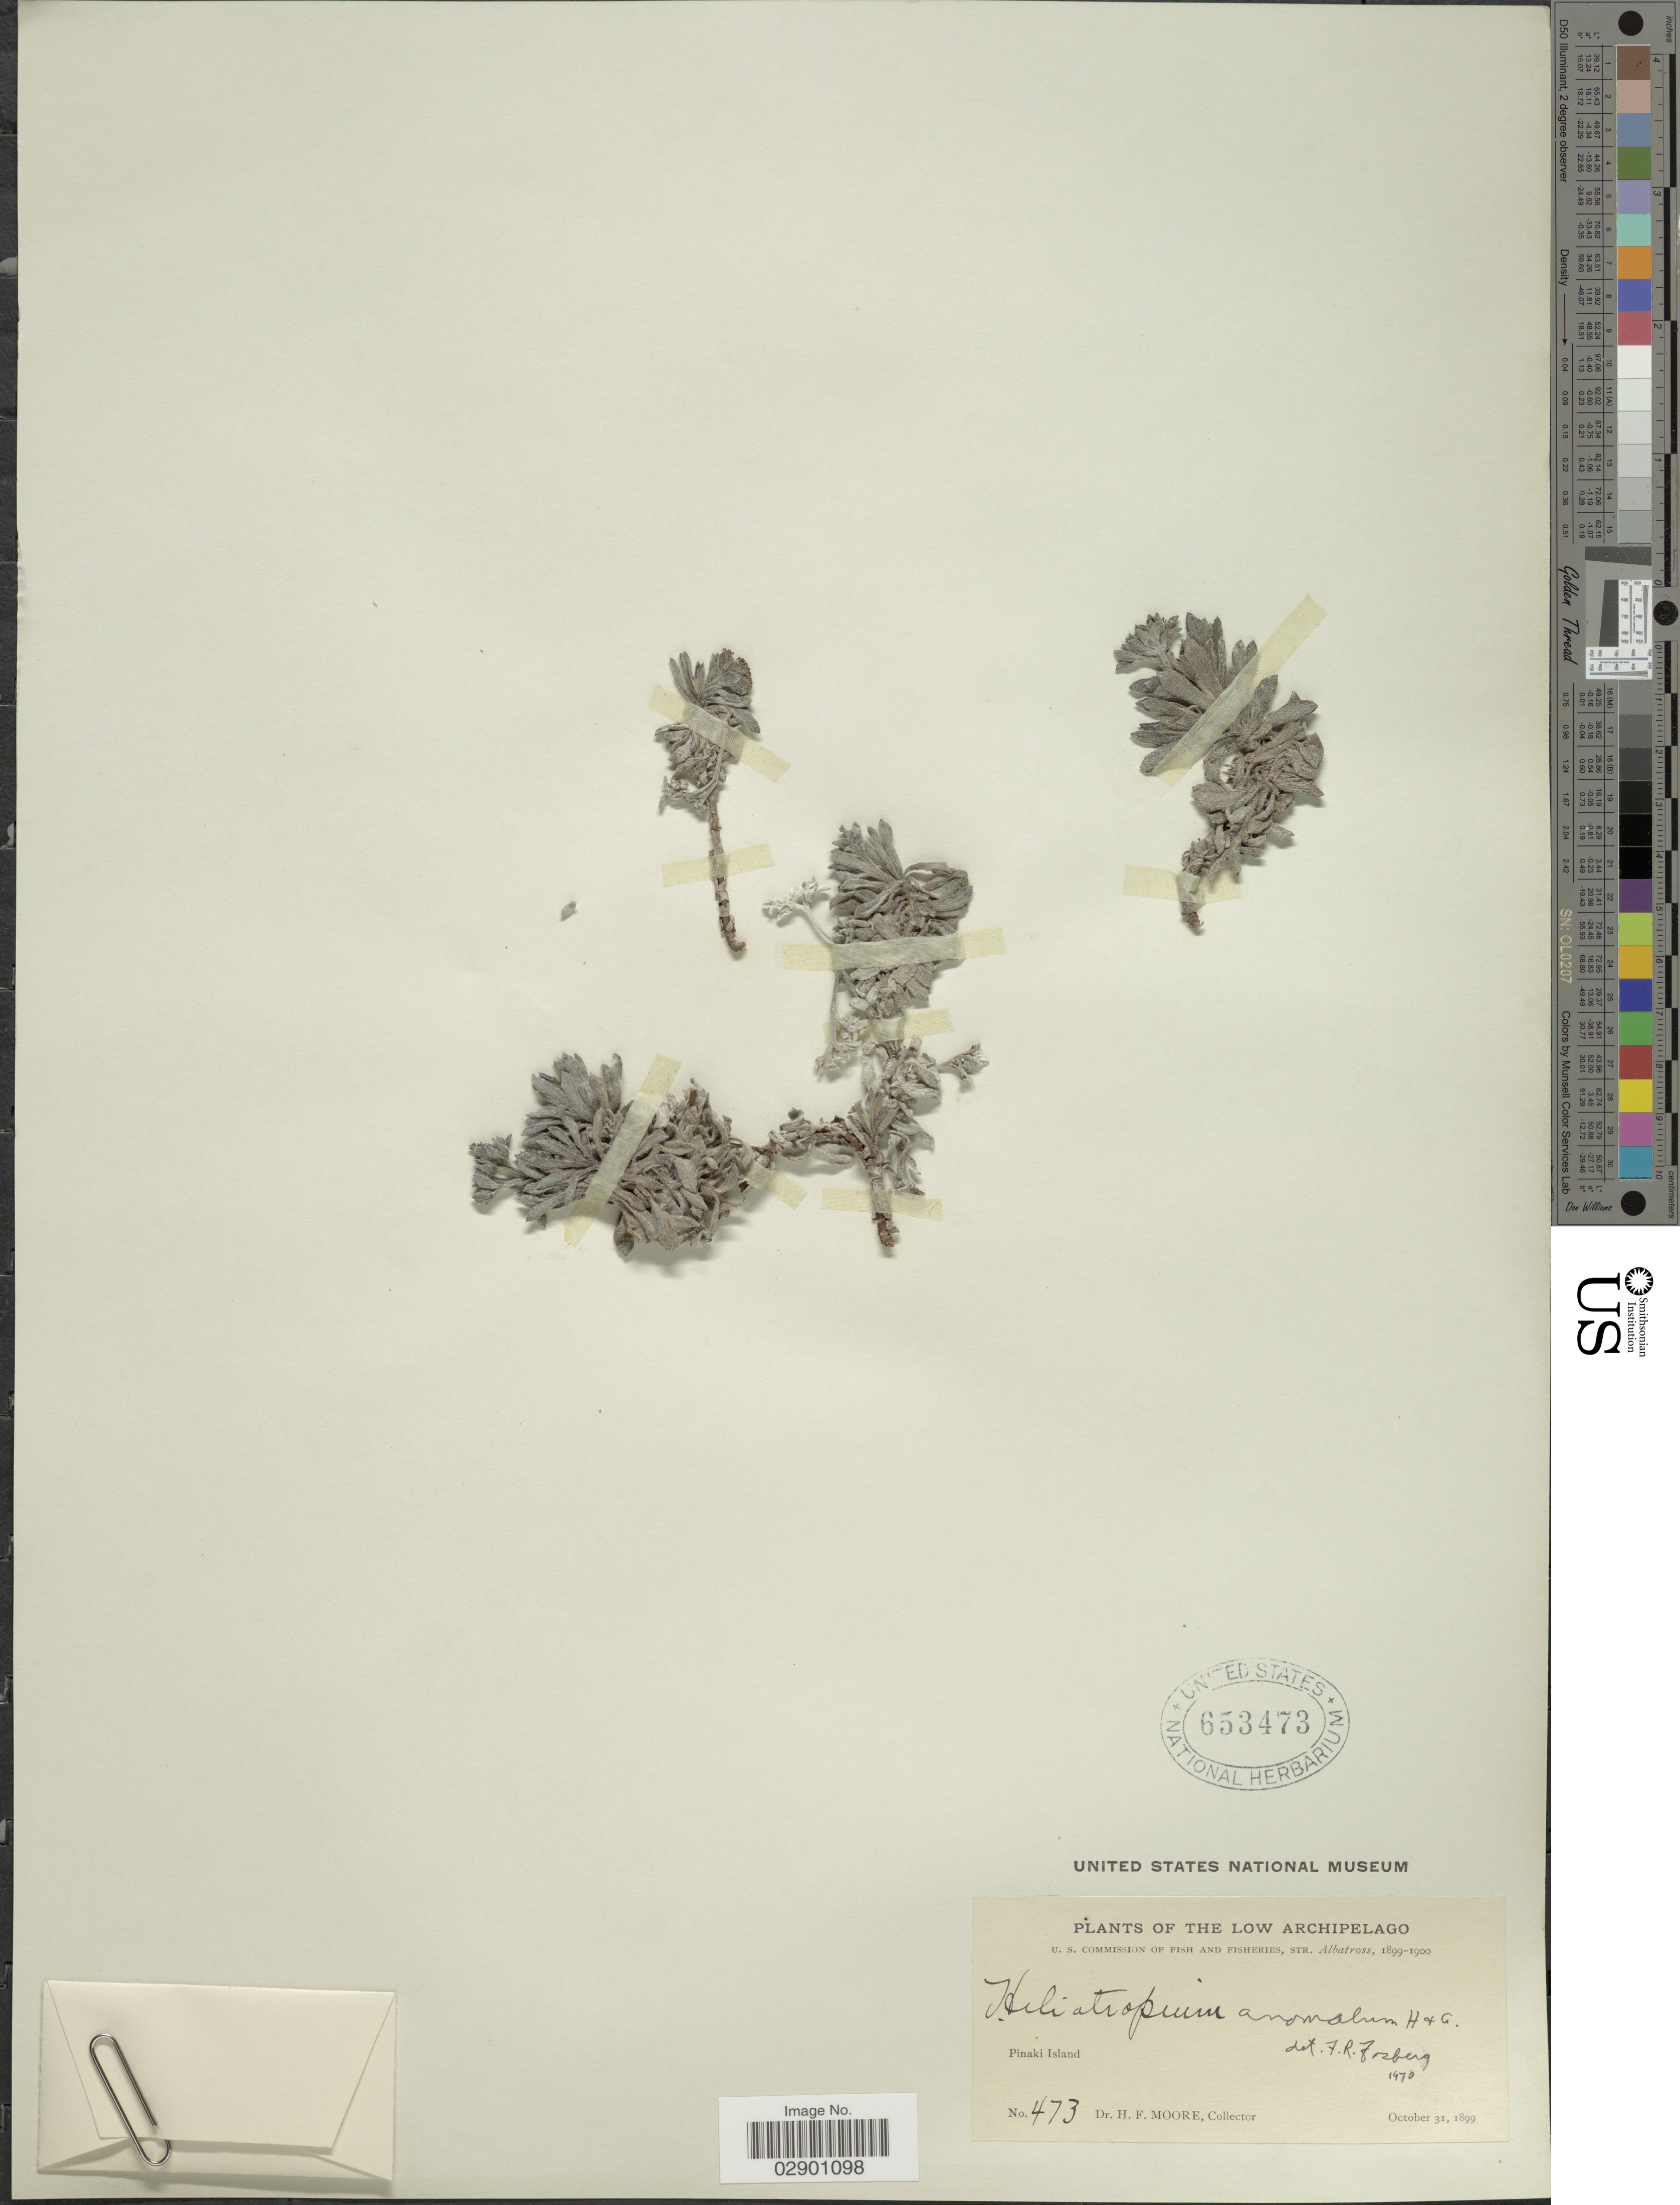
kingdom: Plantae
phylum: Tracheophyta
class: Magnoliopsida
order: Boraginales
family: Heliotropiaceae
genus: Heliotropium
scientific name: Heliotropium anomalum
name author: Hook. & Arn.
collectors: H. F. Moore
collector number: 473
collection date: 1899-10-31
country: French Polynesia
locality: The Low Archipelago. Pinaki Island.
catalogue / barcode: US 653473